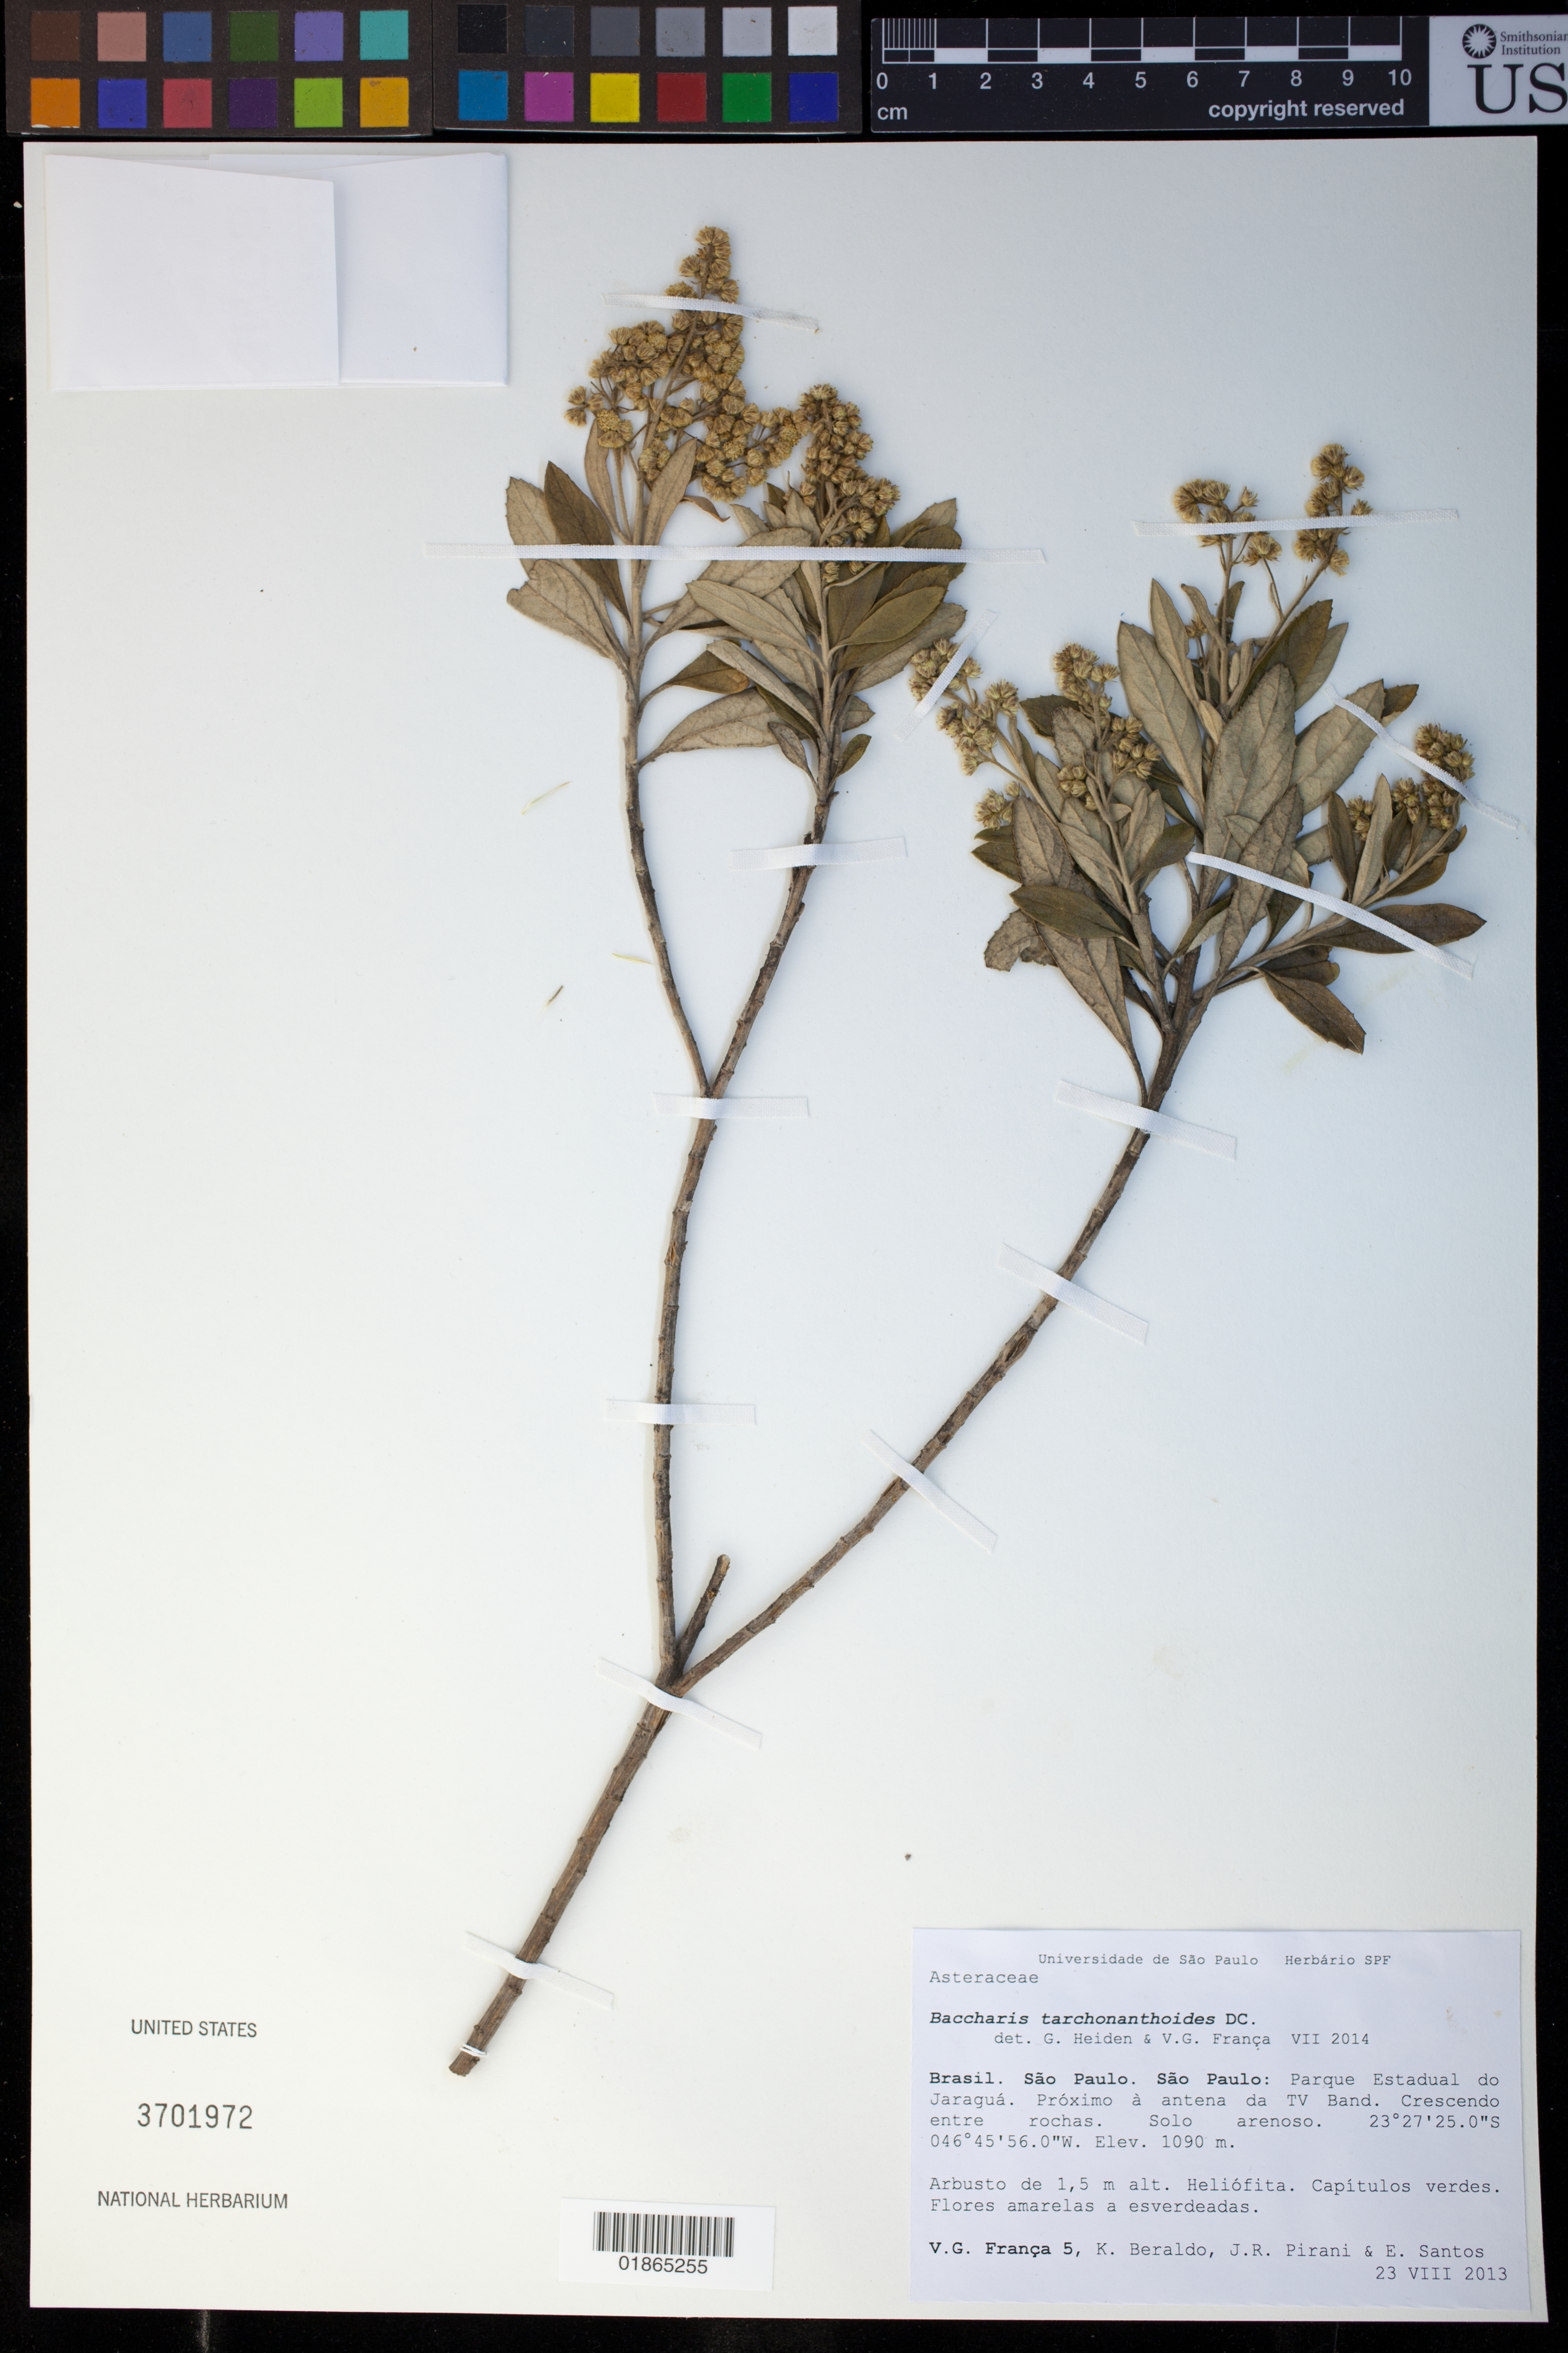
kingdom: Plantae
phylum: Tracheophyta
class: Magnoliopsida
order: Asterales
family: Asteraceae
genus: Baccharis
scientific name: Baccharis tarchonanthoides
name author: DC.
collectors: V. França, K. Beraldo, J. R. Pirani & E. Santos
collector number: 5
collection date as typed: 23 VIII 2013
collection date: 2013-08-23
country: Brazil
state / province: São Paulo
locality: São Paulo: Parque Estadual do Jaragua. Proximo a antena da TV Band.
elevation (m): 1090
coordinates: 23 27 25.0 S, 046 45 56.0 W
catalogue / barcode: US 3701972